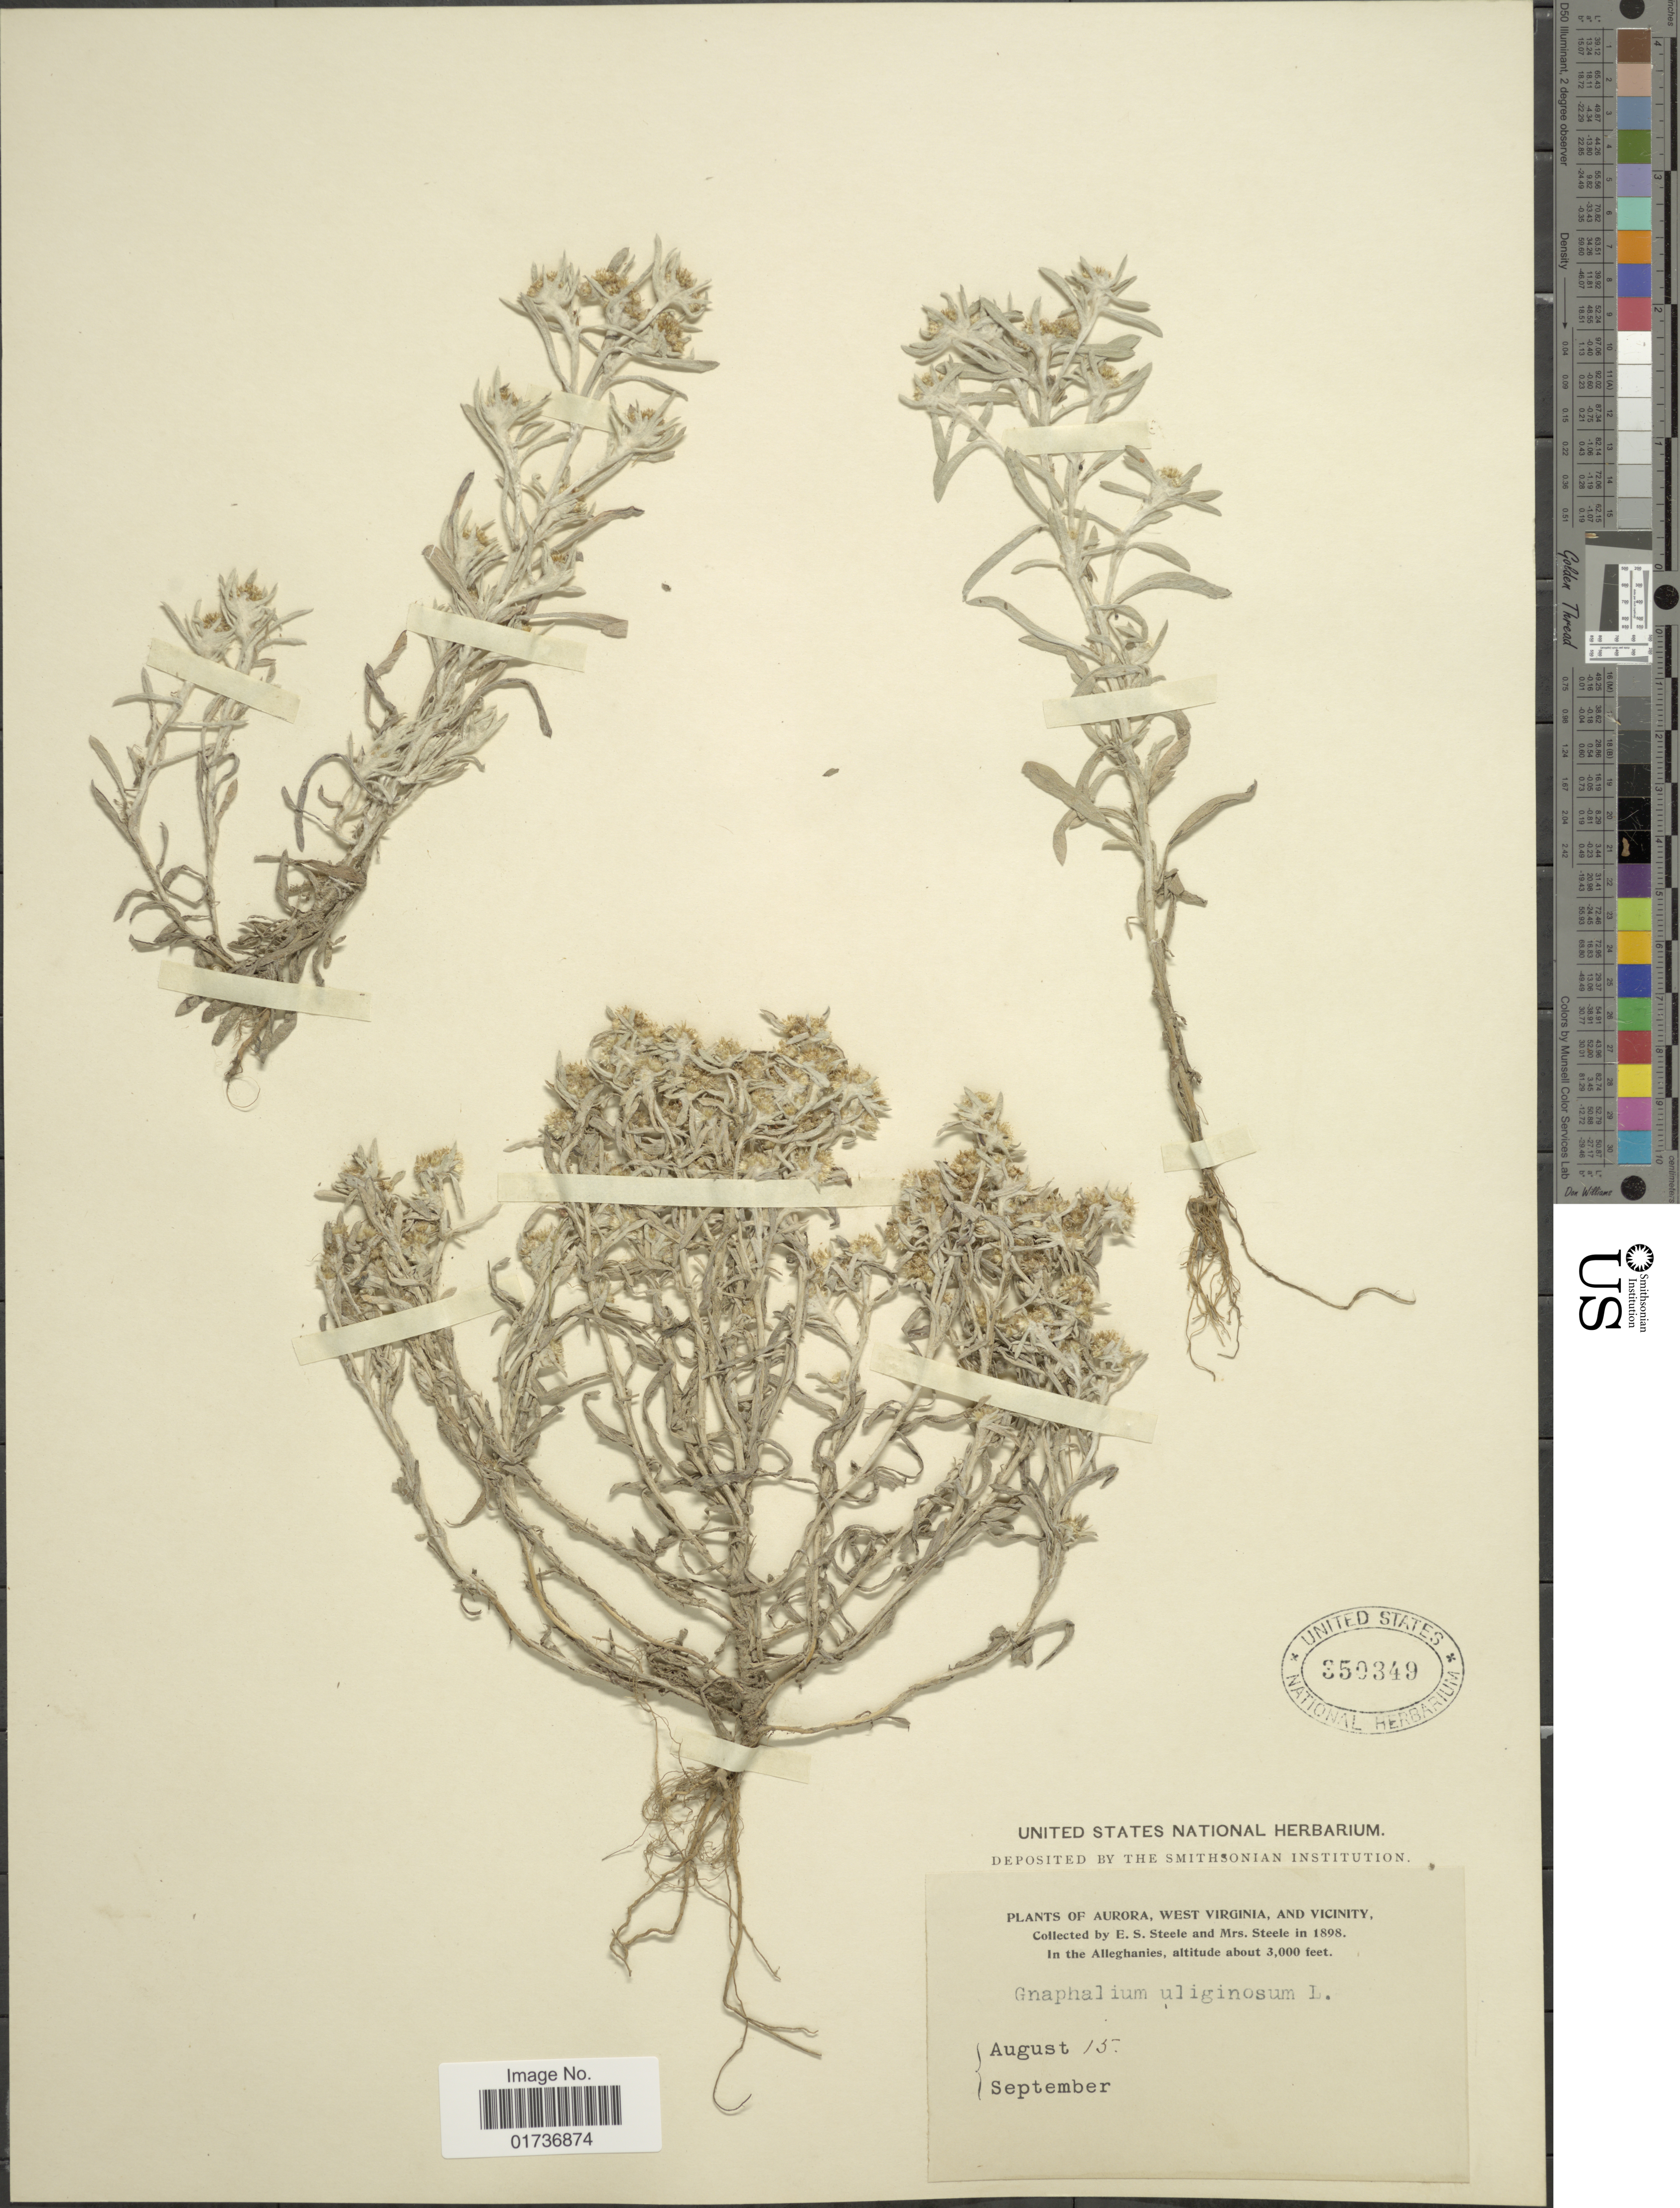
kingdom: Plantae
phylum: Tracheophyta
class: Magnoliopsida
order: Asterales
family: Asteraceae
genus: Gnaphalium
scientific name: Gnaphalium uliginosum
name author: L.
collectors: E. Steele & Mrs. E. S. Steele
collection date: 1898-08-15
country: United States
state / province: West Virginia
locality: Aurora and Vicinity, In the Alleghenies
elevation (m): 914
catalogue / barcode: US 350349